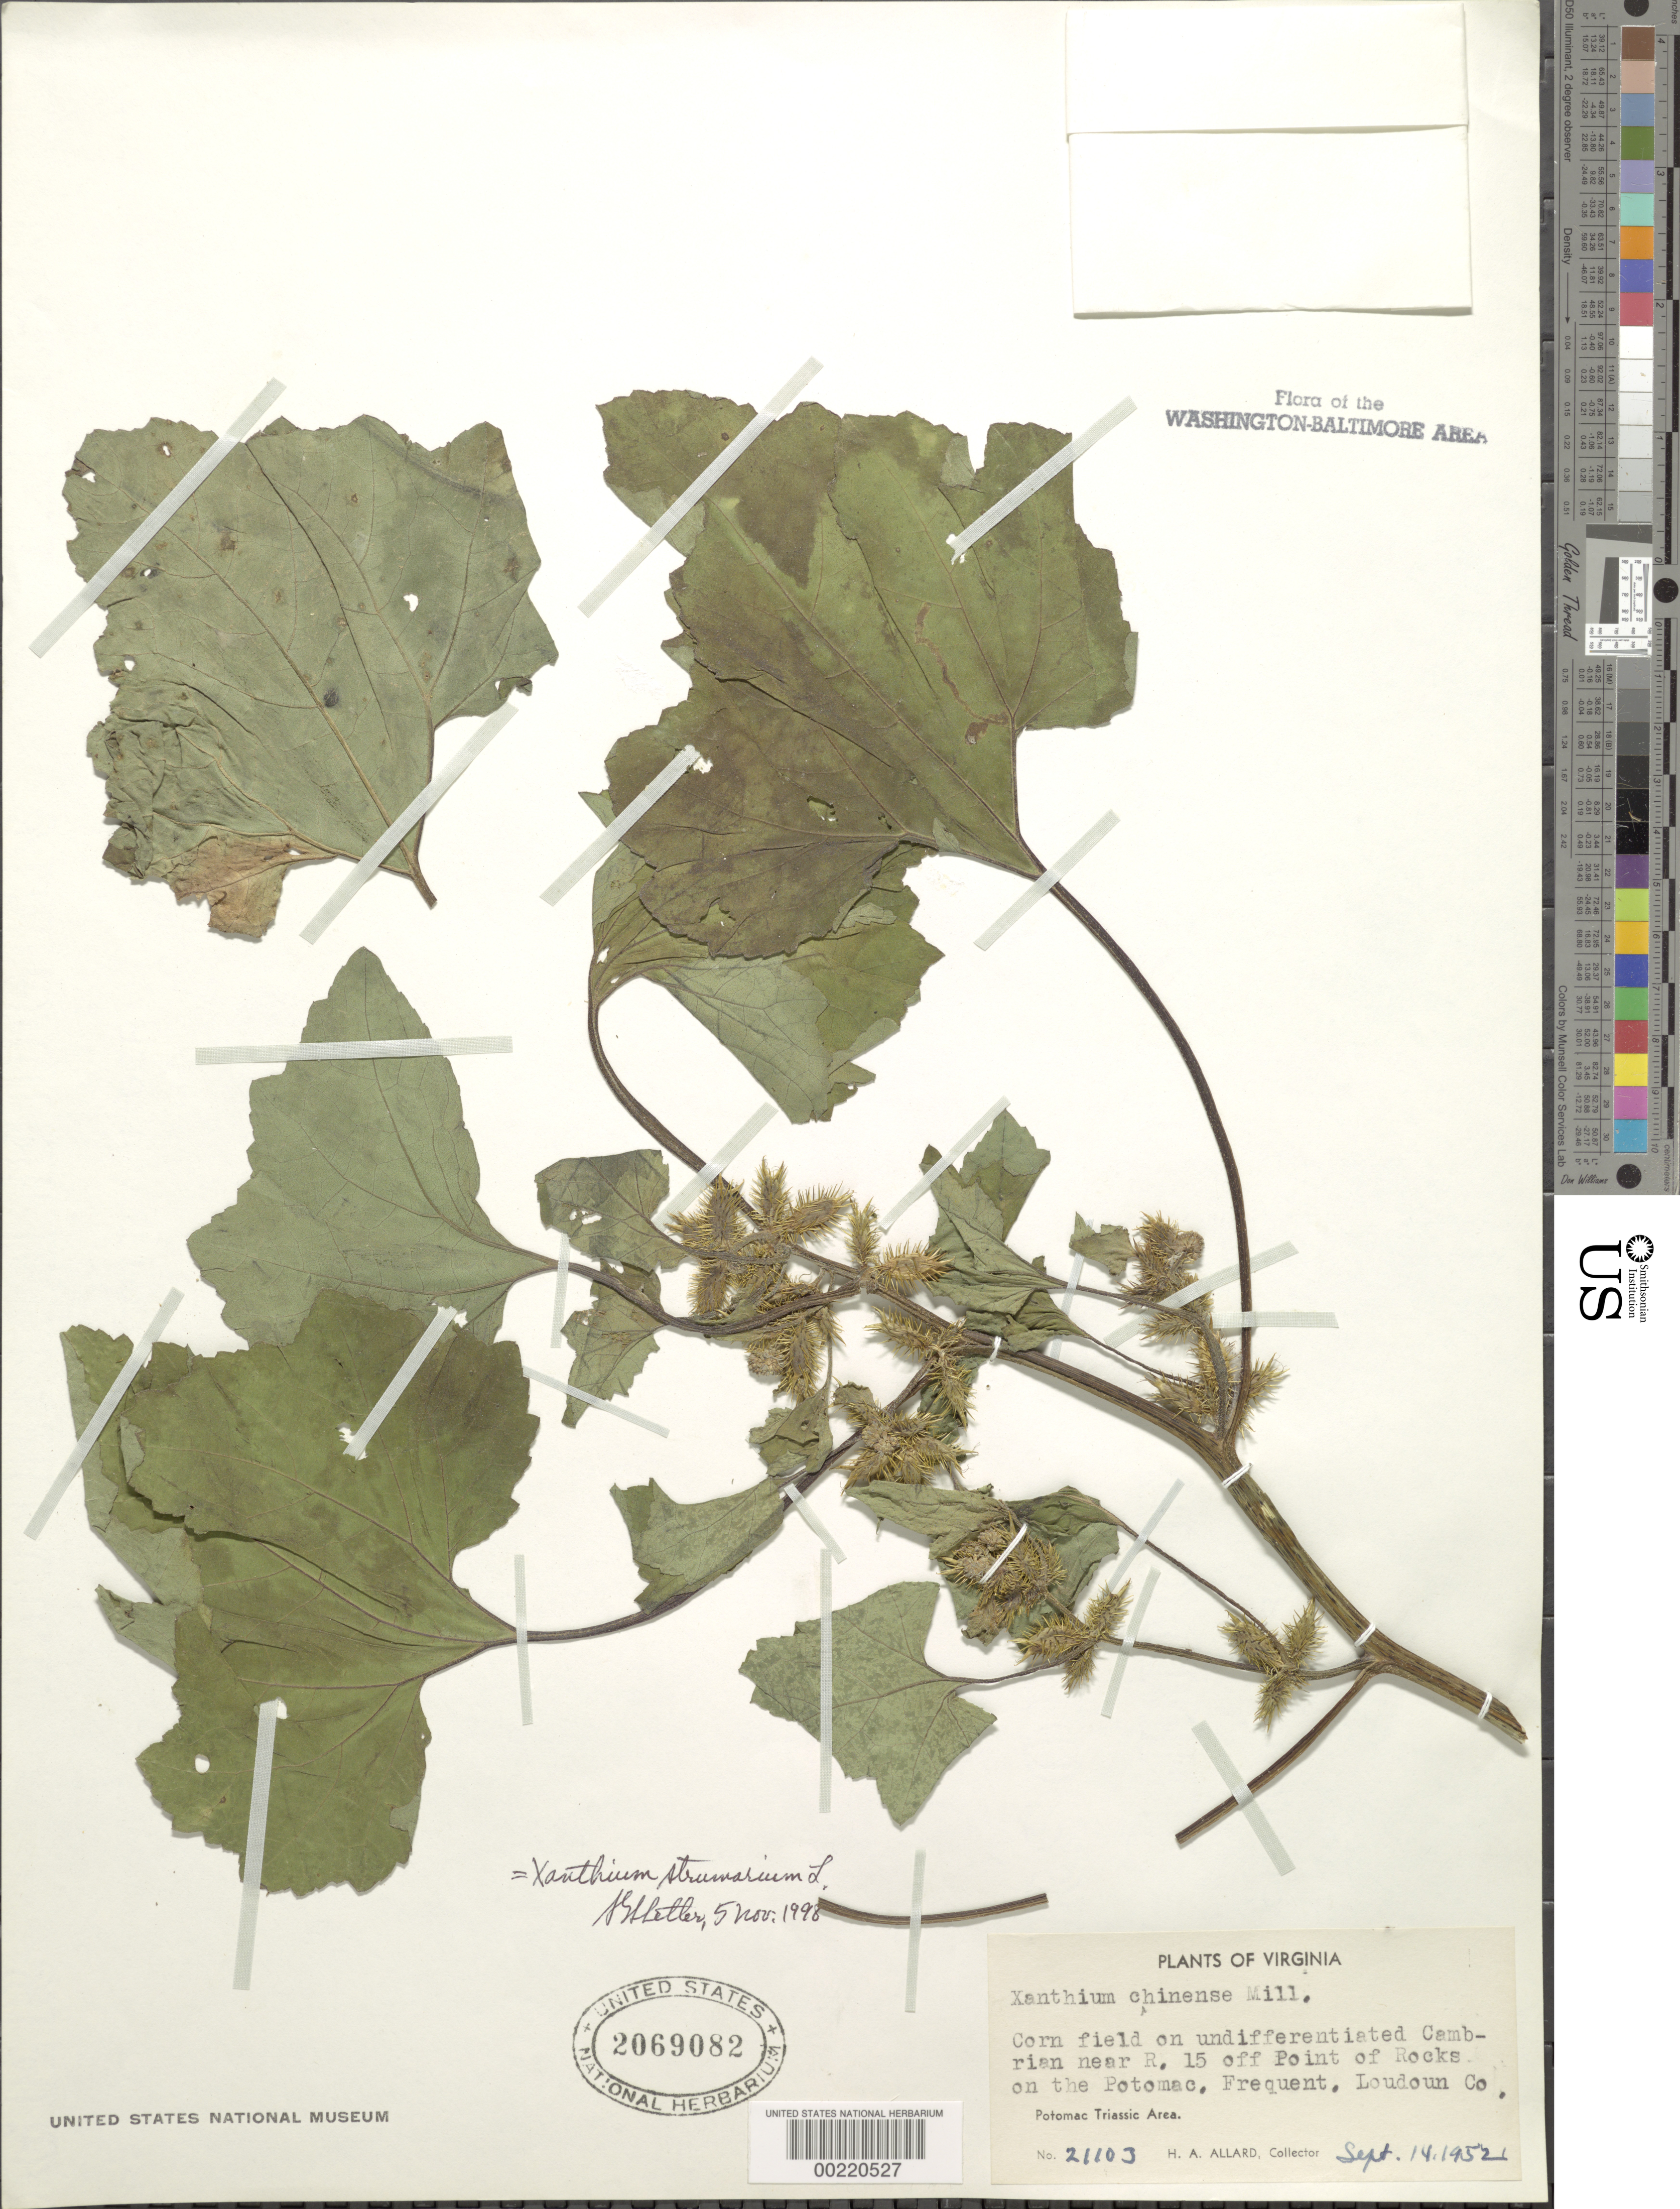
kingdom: Plantae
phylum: Tracheophyta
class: Magnoliopsida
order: Asterales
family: Asteraceae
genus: Xanthium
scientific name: Xanthium strumarium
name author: L.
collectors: H. A. Allard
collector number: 21103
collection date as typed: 14 Sep 1952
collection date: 1952-09-14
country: United States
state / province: Virginia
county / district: Loudoun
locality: Rt. 15 off Point of Rocks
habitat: Corn fields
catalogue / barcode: US 2069082